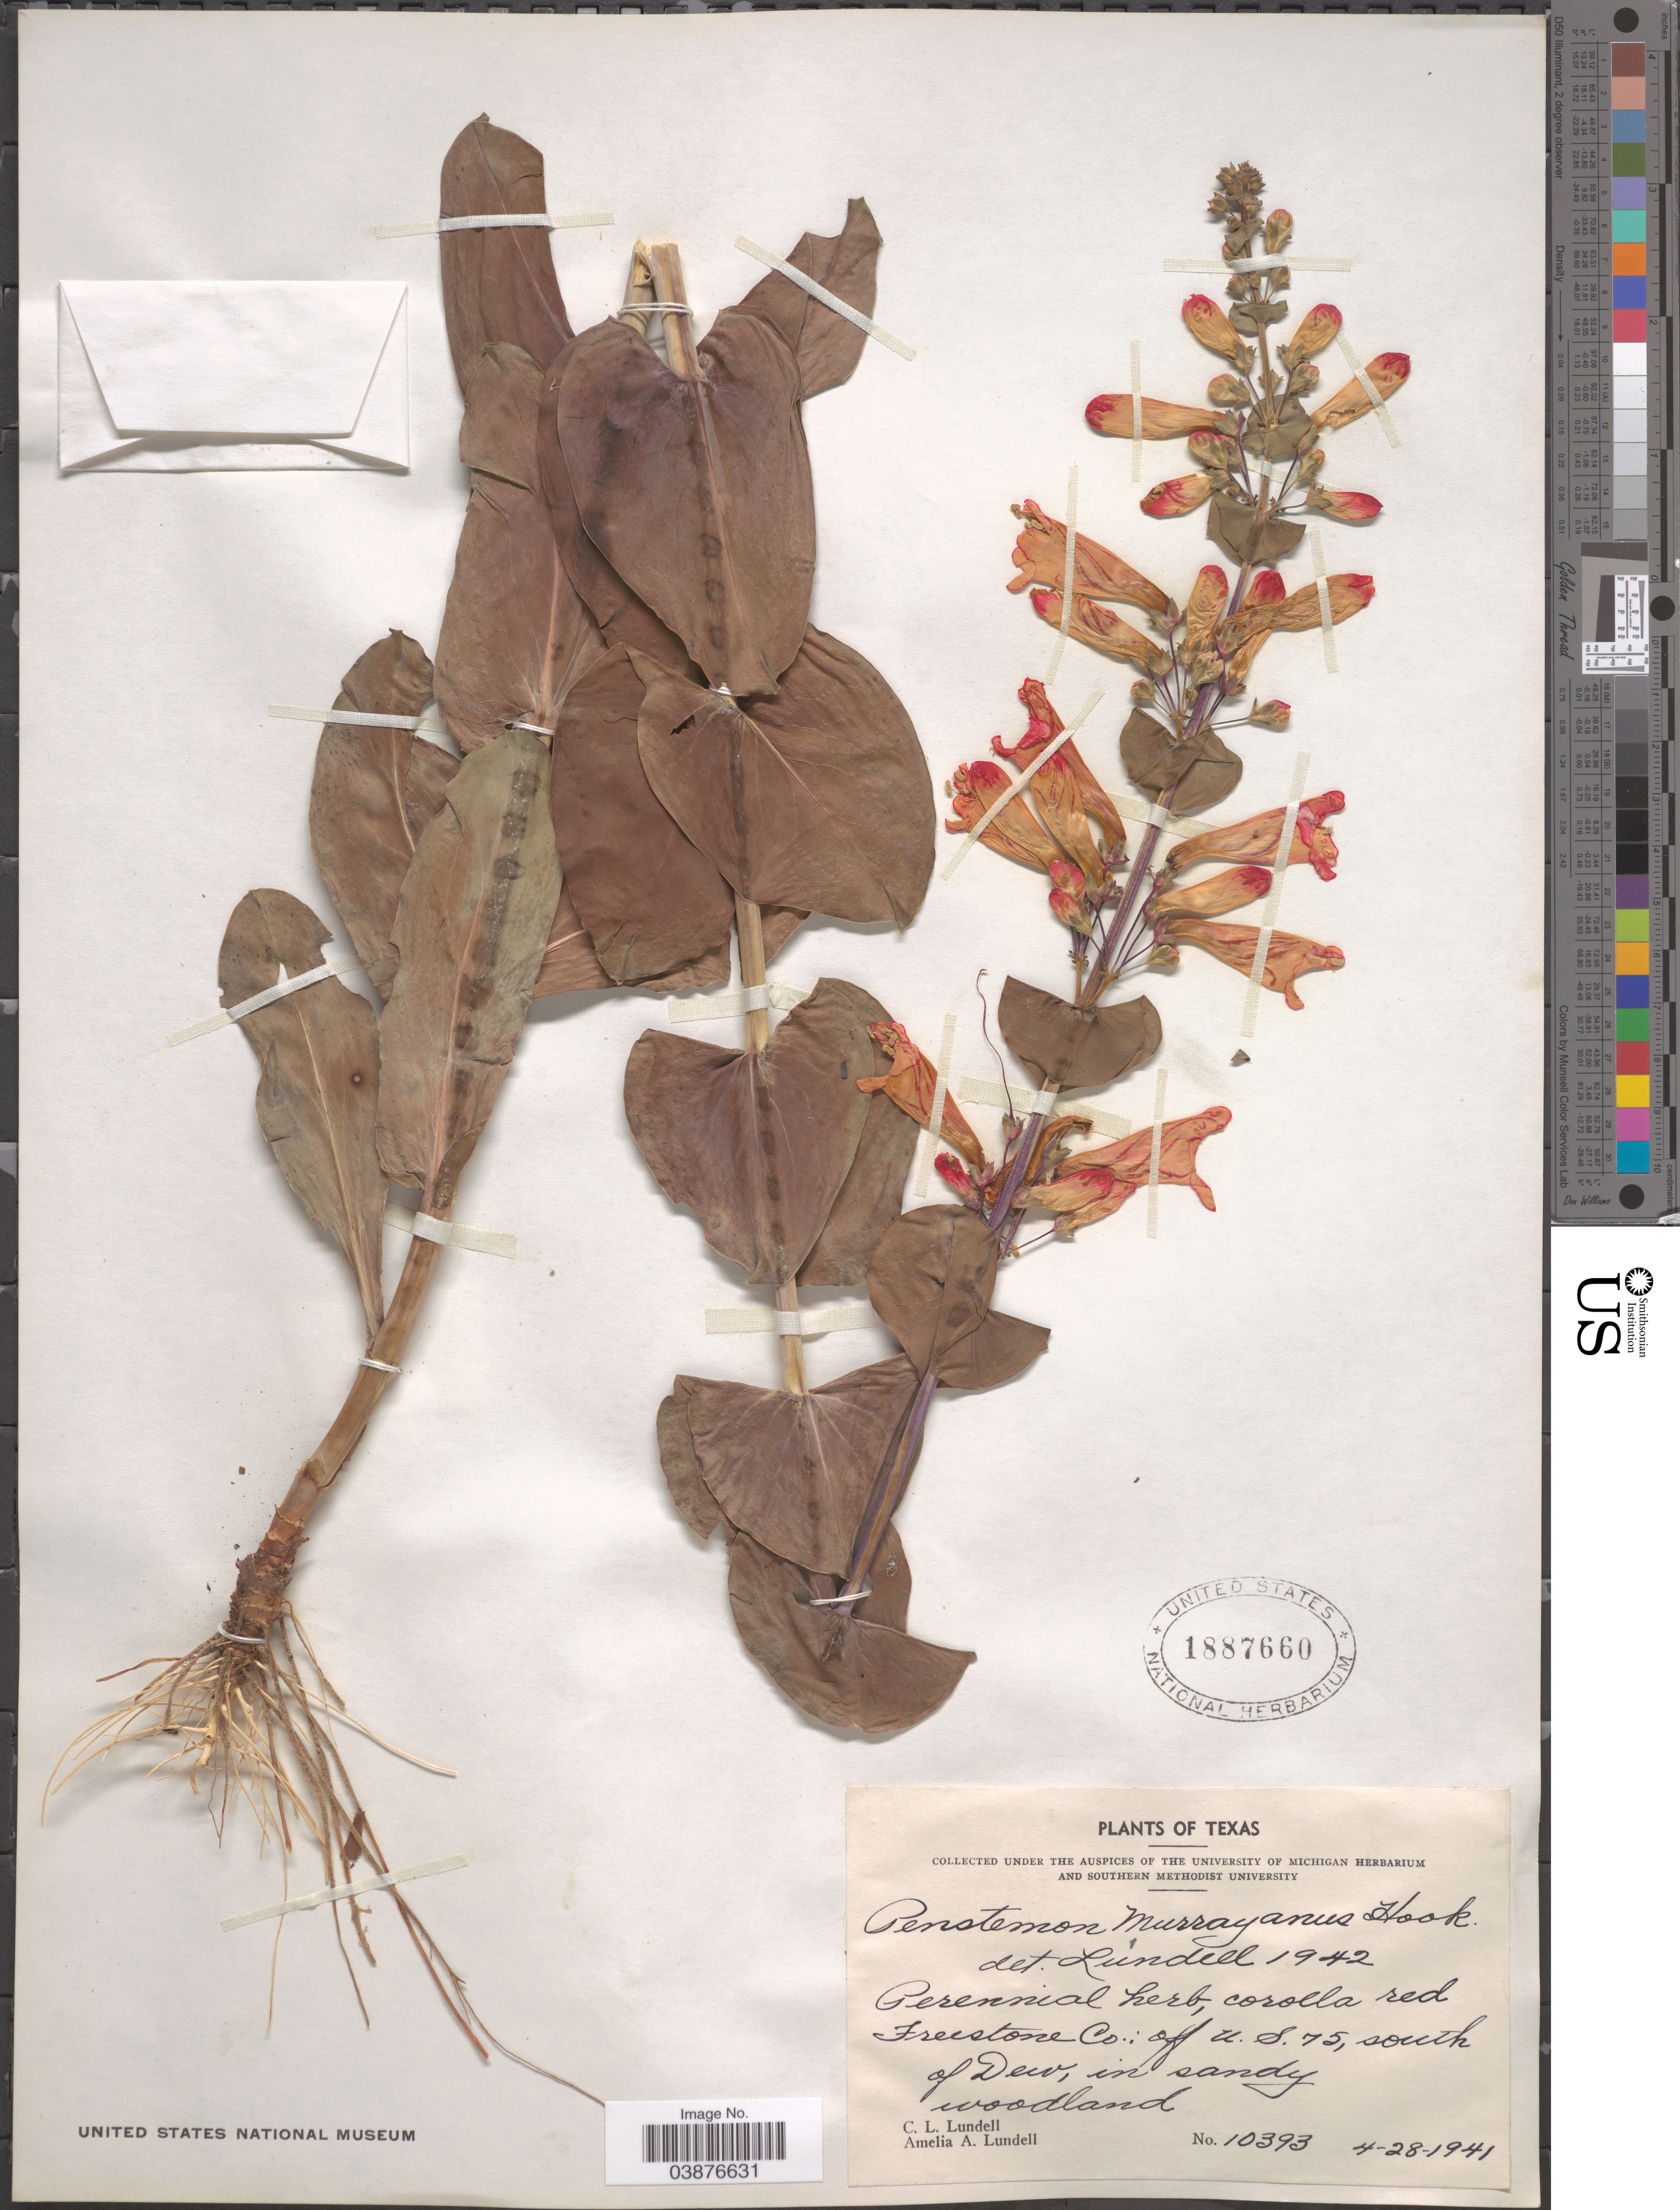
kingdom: Plantae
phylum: Tracheophyta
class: Magnoliopsida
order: Lamiales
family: Plantaginaceae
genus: Penstemon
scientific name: Penstemon murrayanus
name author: Hook.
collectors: C. L. Lundell & A. A. Lundell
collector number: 10393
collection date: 1941-04-28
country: United States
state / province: Texas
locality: Freestone Co.: off U.S. 75, south of Dew, in sandy woodland.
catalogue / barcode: US 1887660